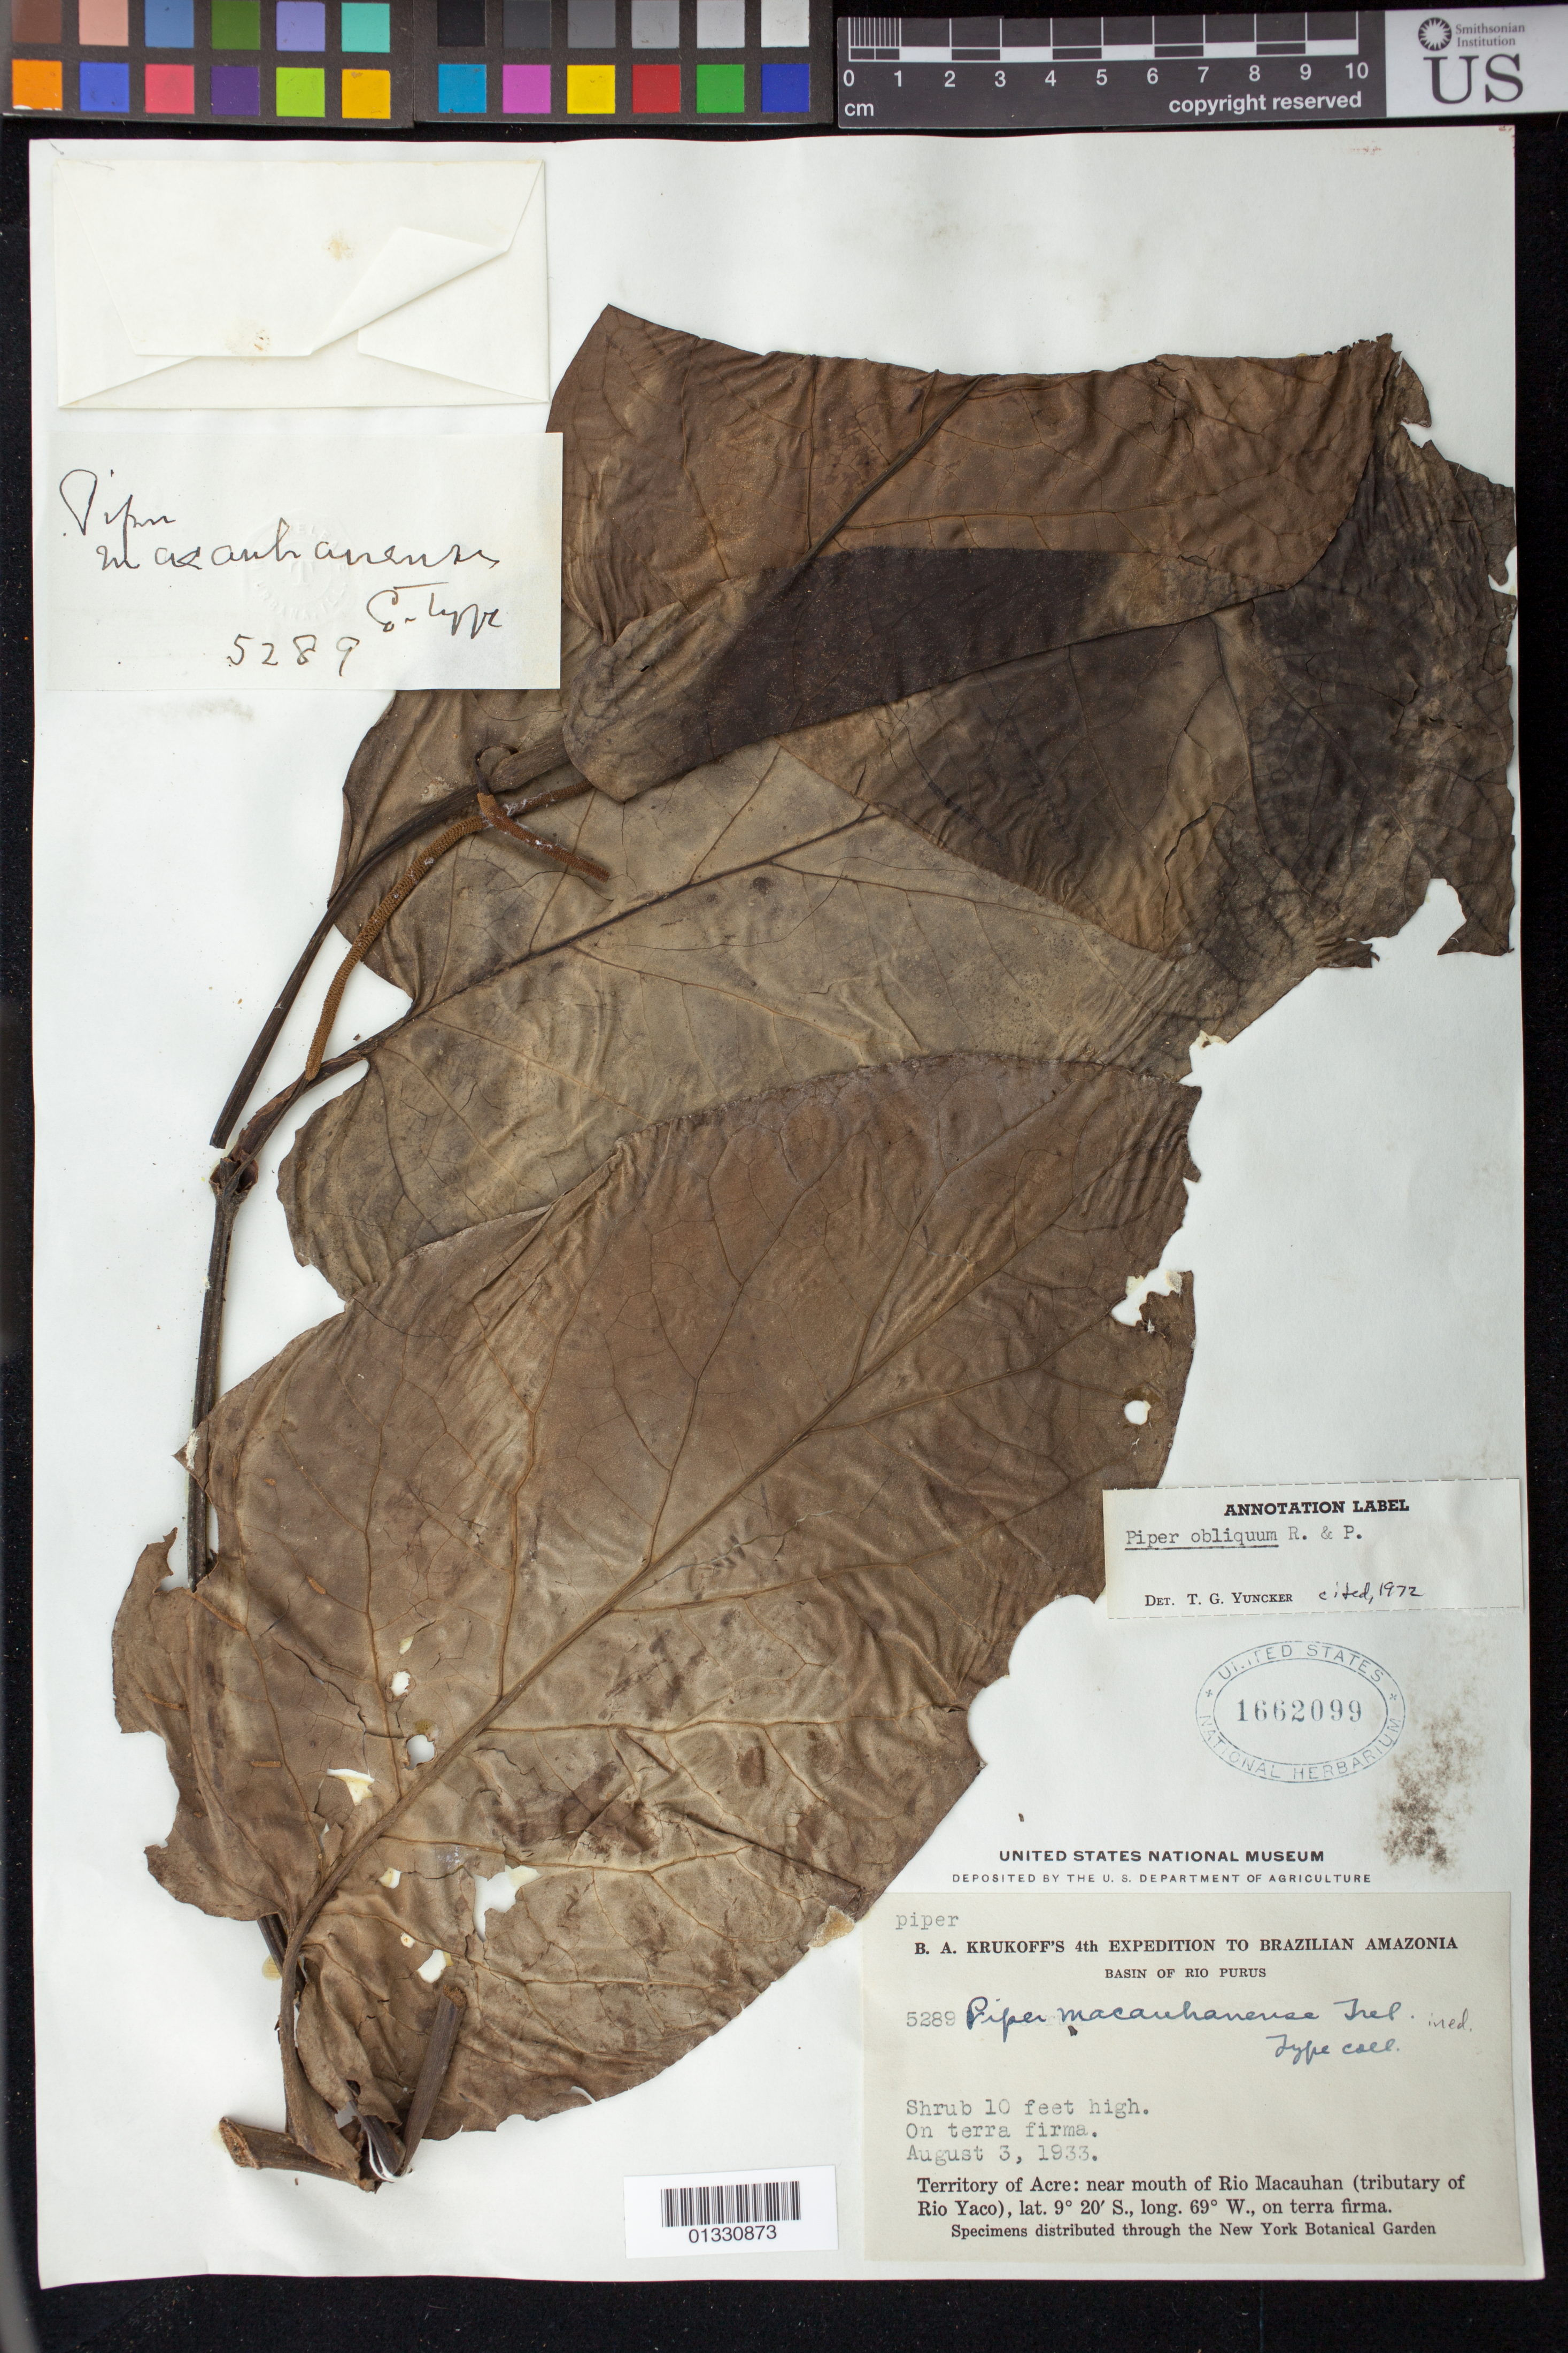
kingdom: Plantae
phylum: Tracheophyta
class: Magnoliopsida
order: Piperales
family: Piperaceae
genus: Piper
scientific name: Piper obliquum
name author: Ruiz & Pav.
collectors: B. A. Krukoff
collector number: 5289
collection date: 1933-08-03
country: Brazil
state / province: Acre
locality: Near mouth of Rio Macauhan (tributary of Rio Yaco)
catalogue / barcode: US 1662099